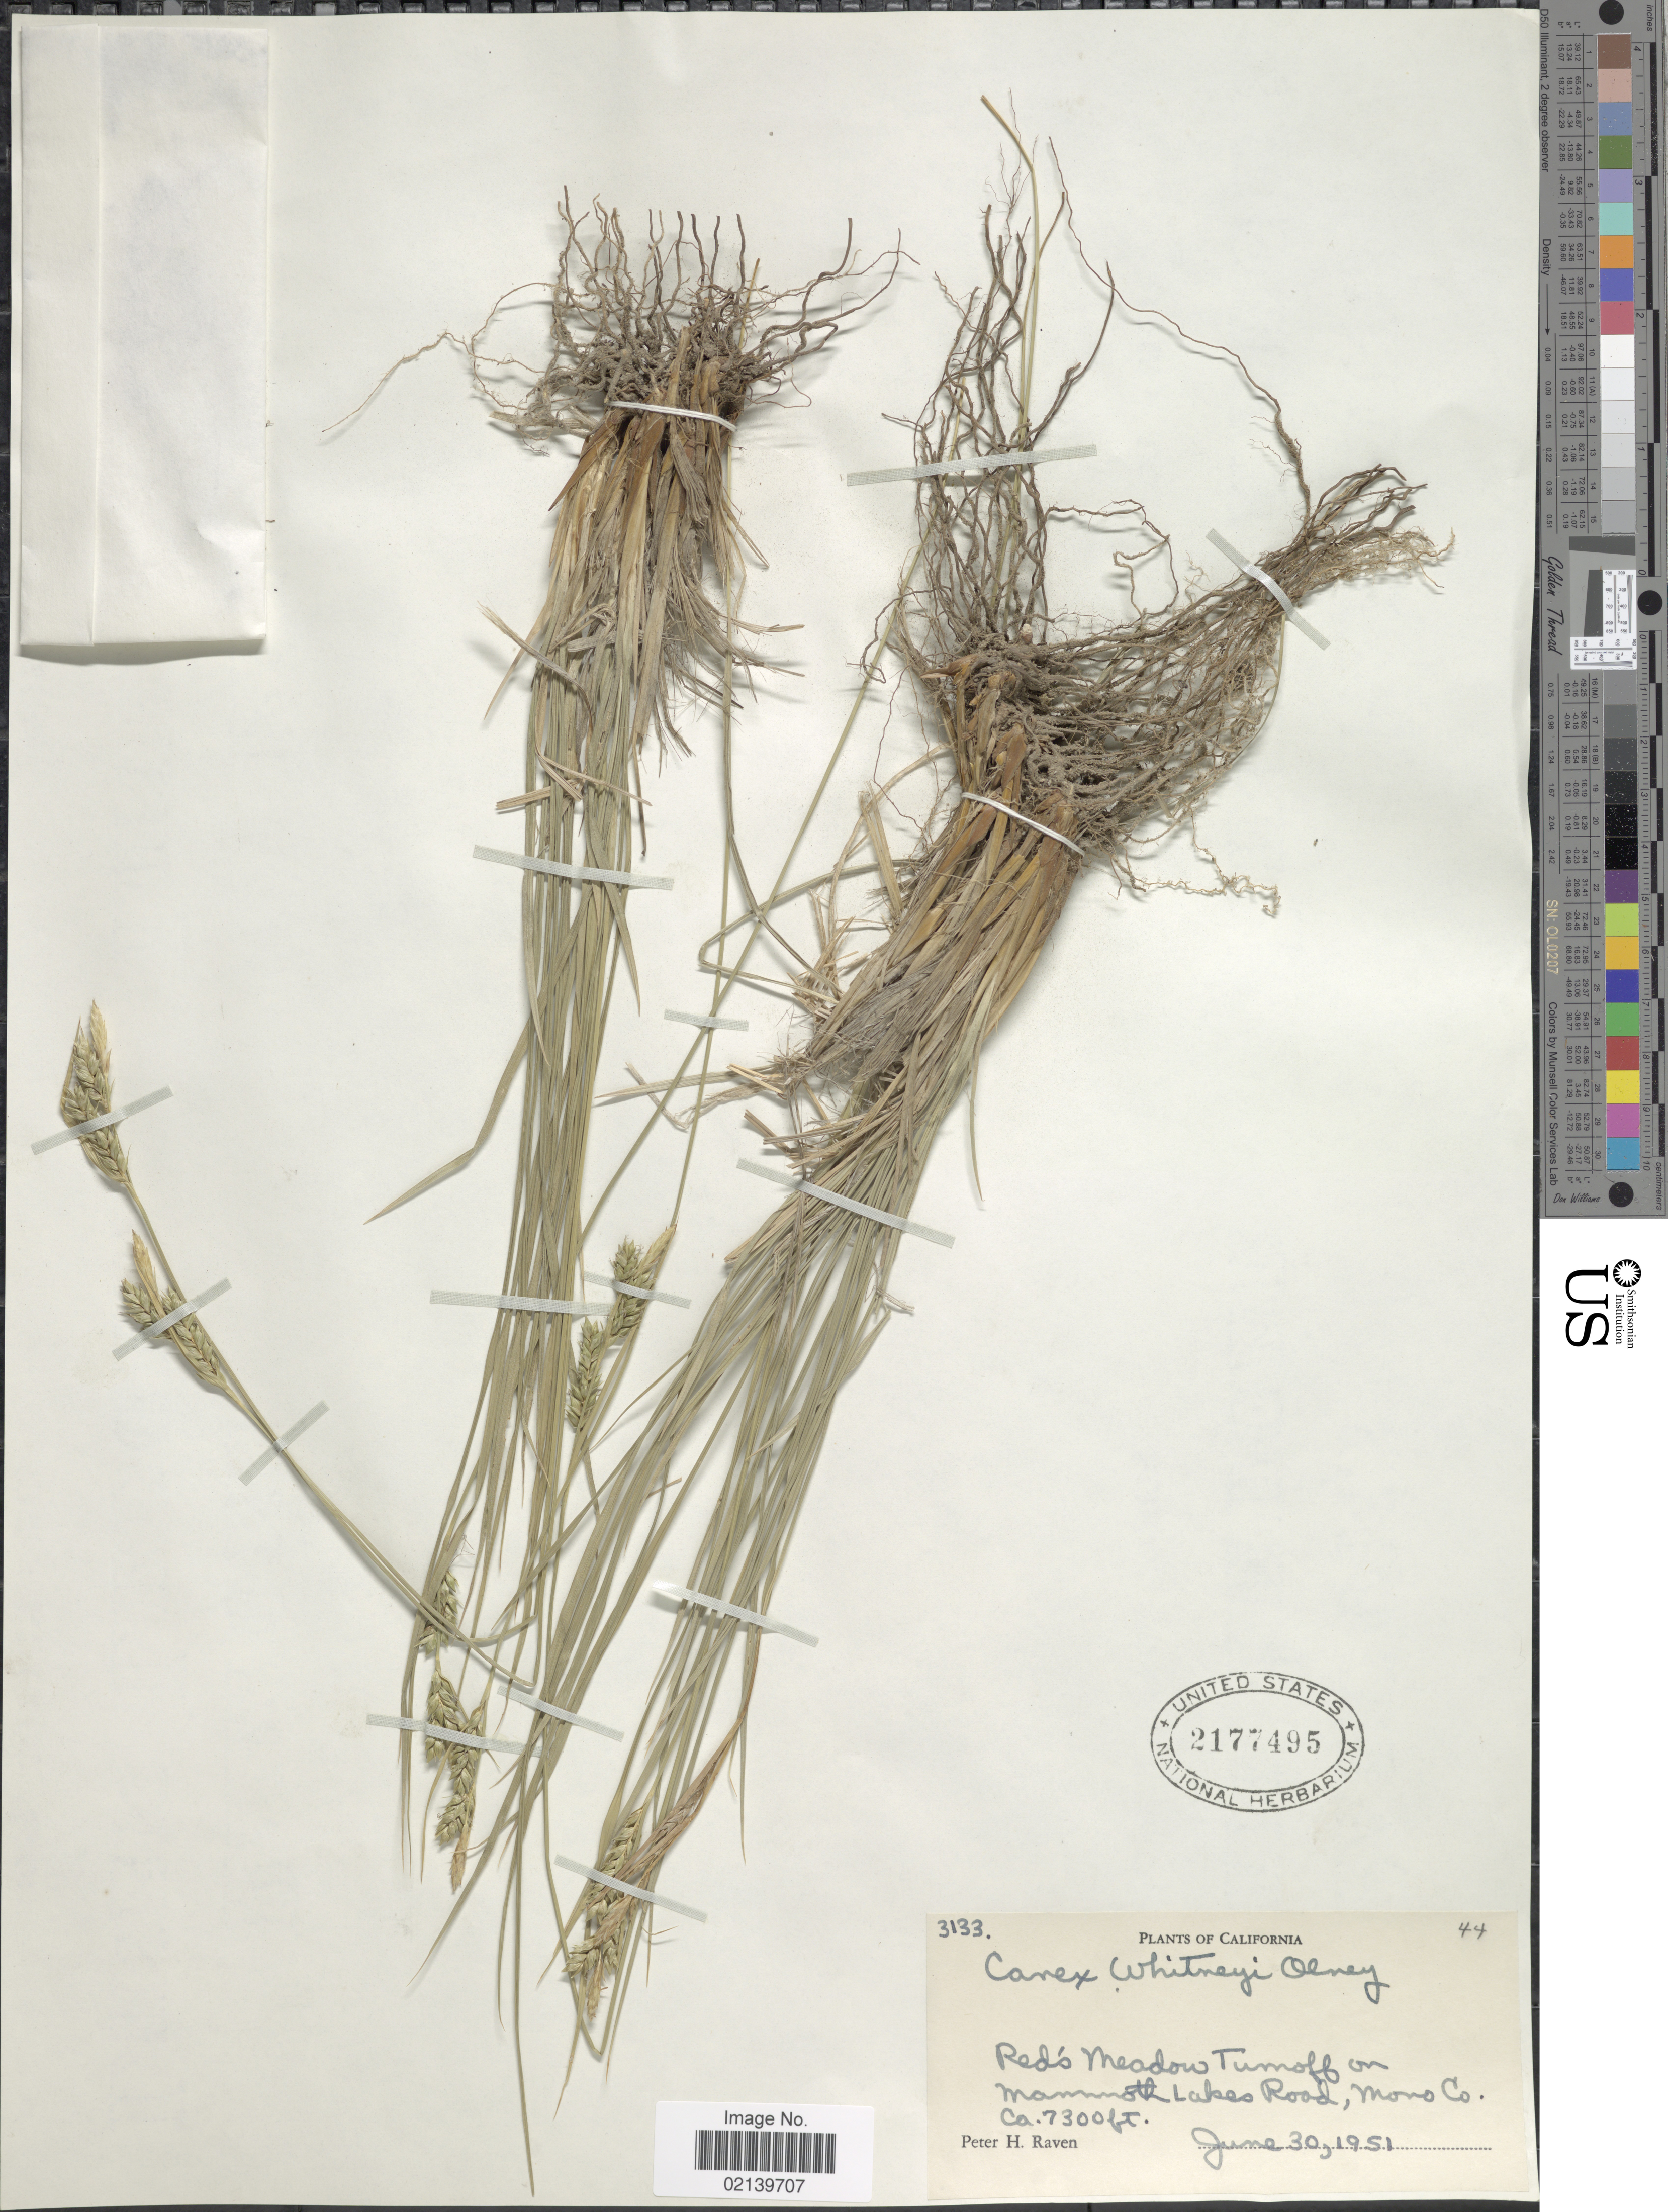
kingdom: Plantae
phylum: Tracheophyta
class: Liliopsida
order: Poales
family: Cyperaceae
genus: Carex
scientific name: Carex whitneyi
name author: Olney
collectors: P. Raven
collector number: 3133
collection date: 1951-06-30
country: United States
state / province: California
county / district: Mono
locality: Reds Meadow Turnoff on Mammoth Lakes Road, Mono Co.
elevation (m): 2225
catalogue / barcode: US 2177495